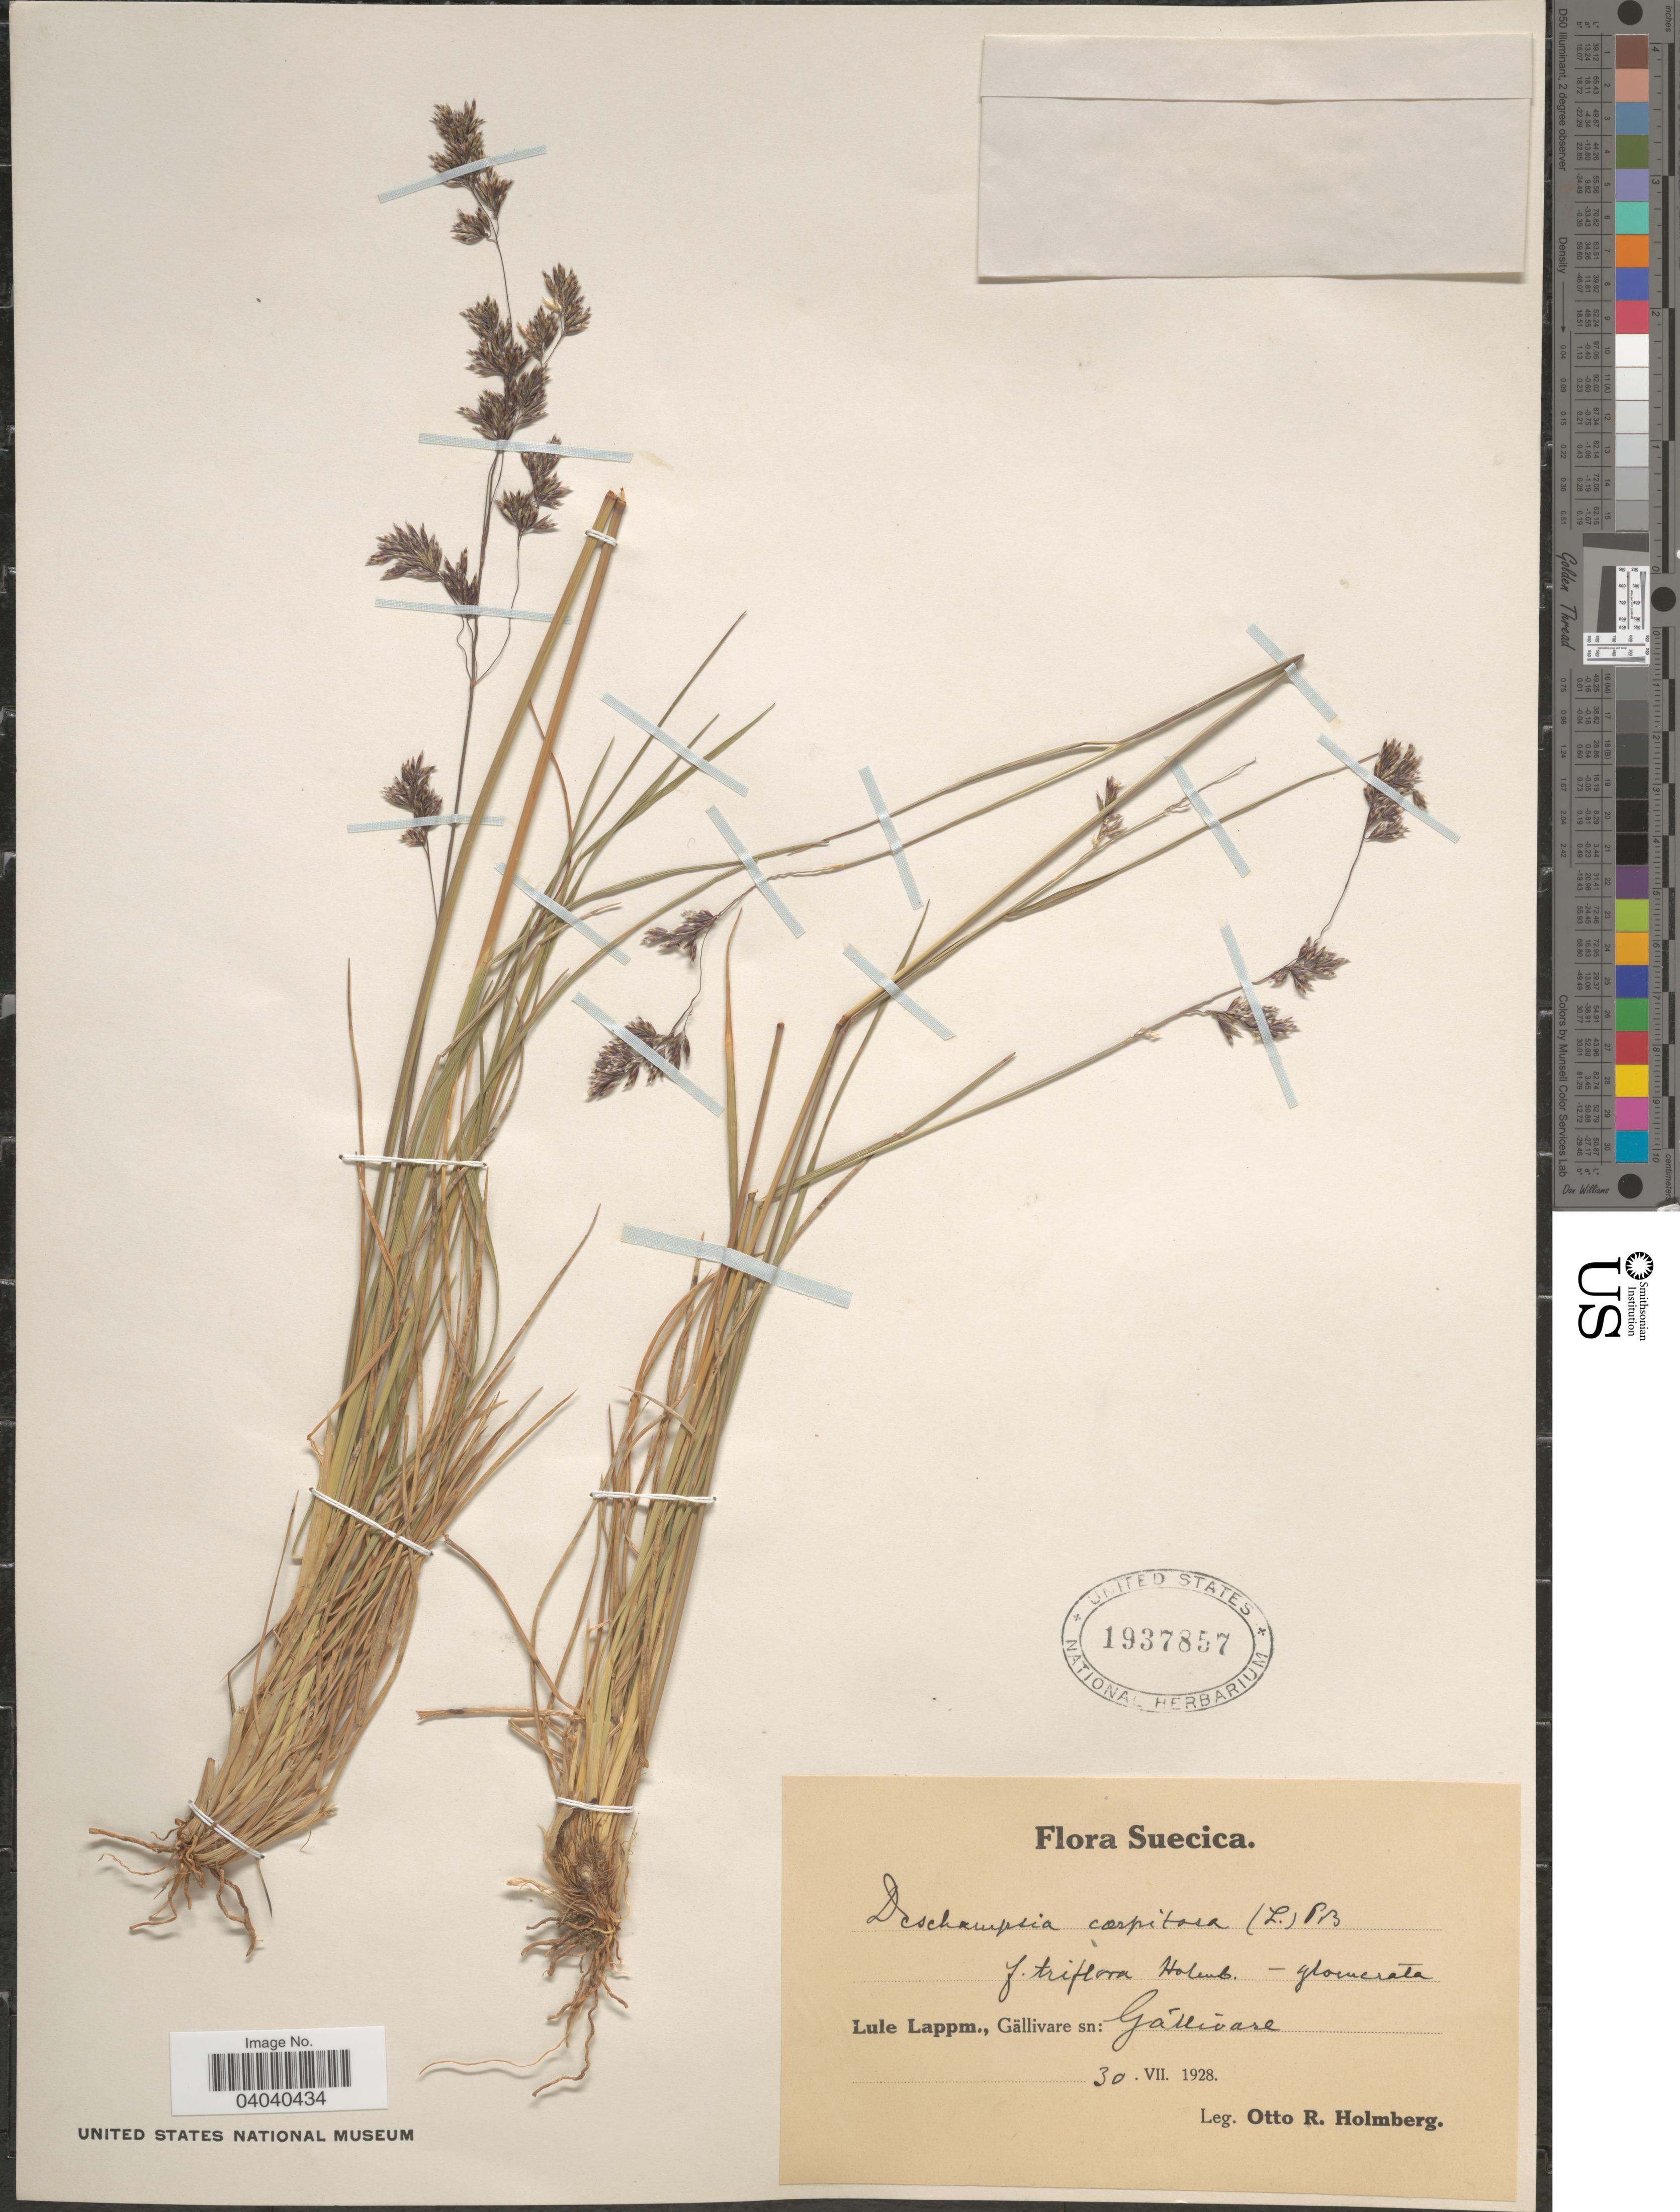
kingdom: Plantae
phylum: Tracheophyta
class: Liliopsida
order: Poales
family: Poaceae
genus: Deschampsia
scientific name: Deschampsia cespitosa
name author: (L.) P. Beauv.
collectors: O. Holmberg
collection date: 1928-07-30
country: Sweden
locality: Suecica. Lule Lappm., Gällivare sn: Gällivare.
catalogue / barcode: US 1937857